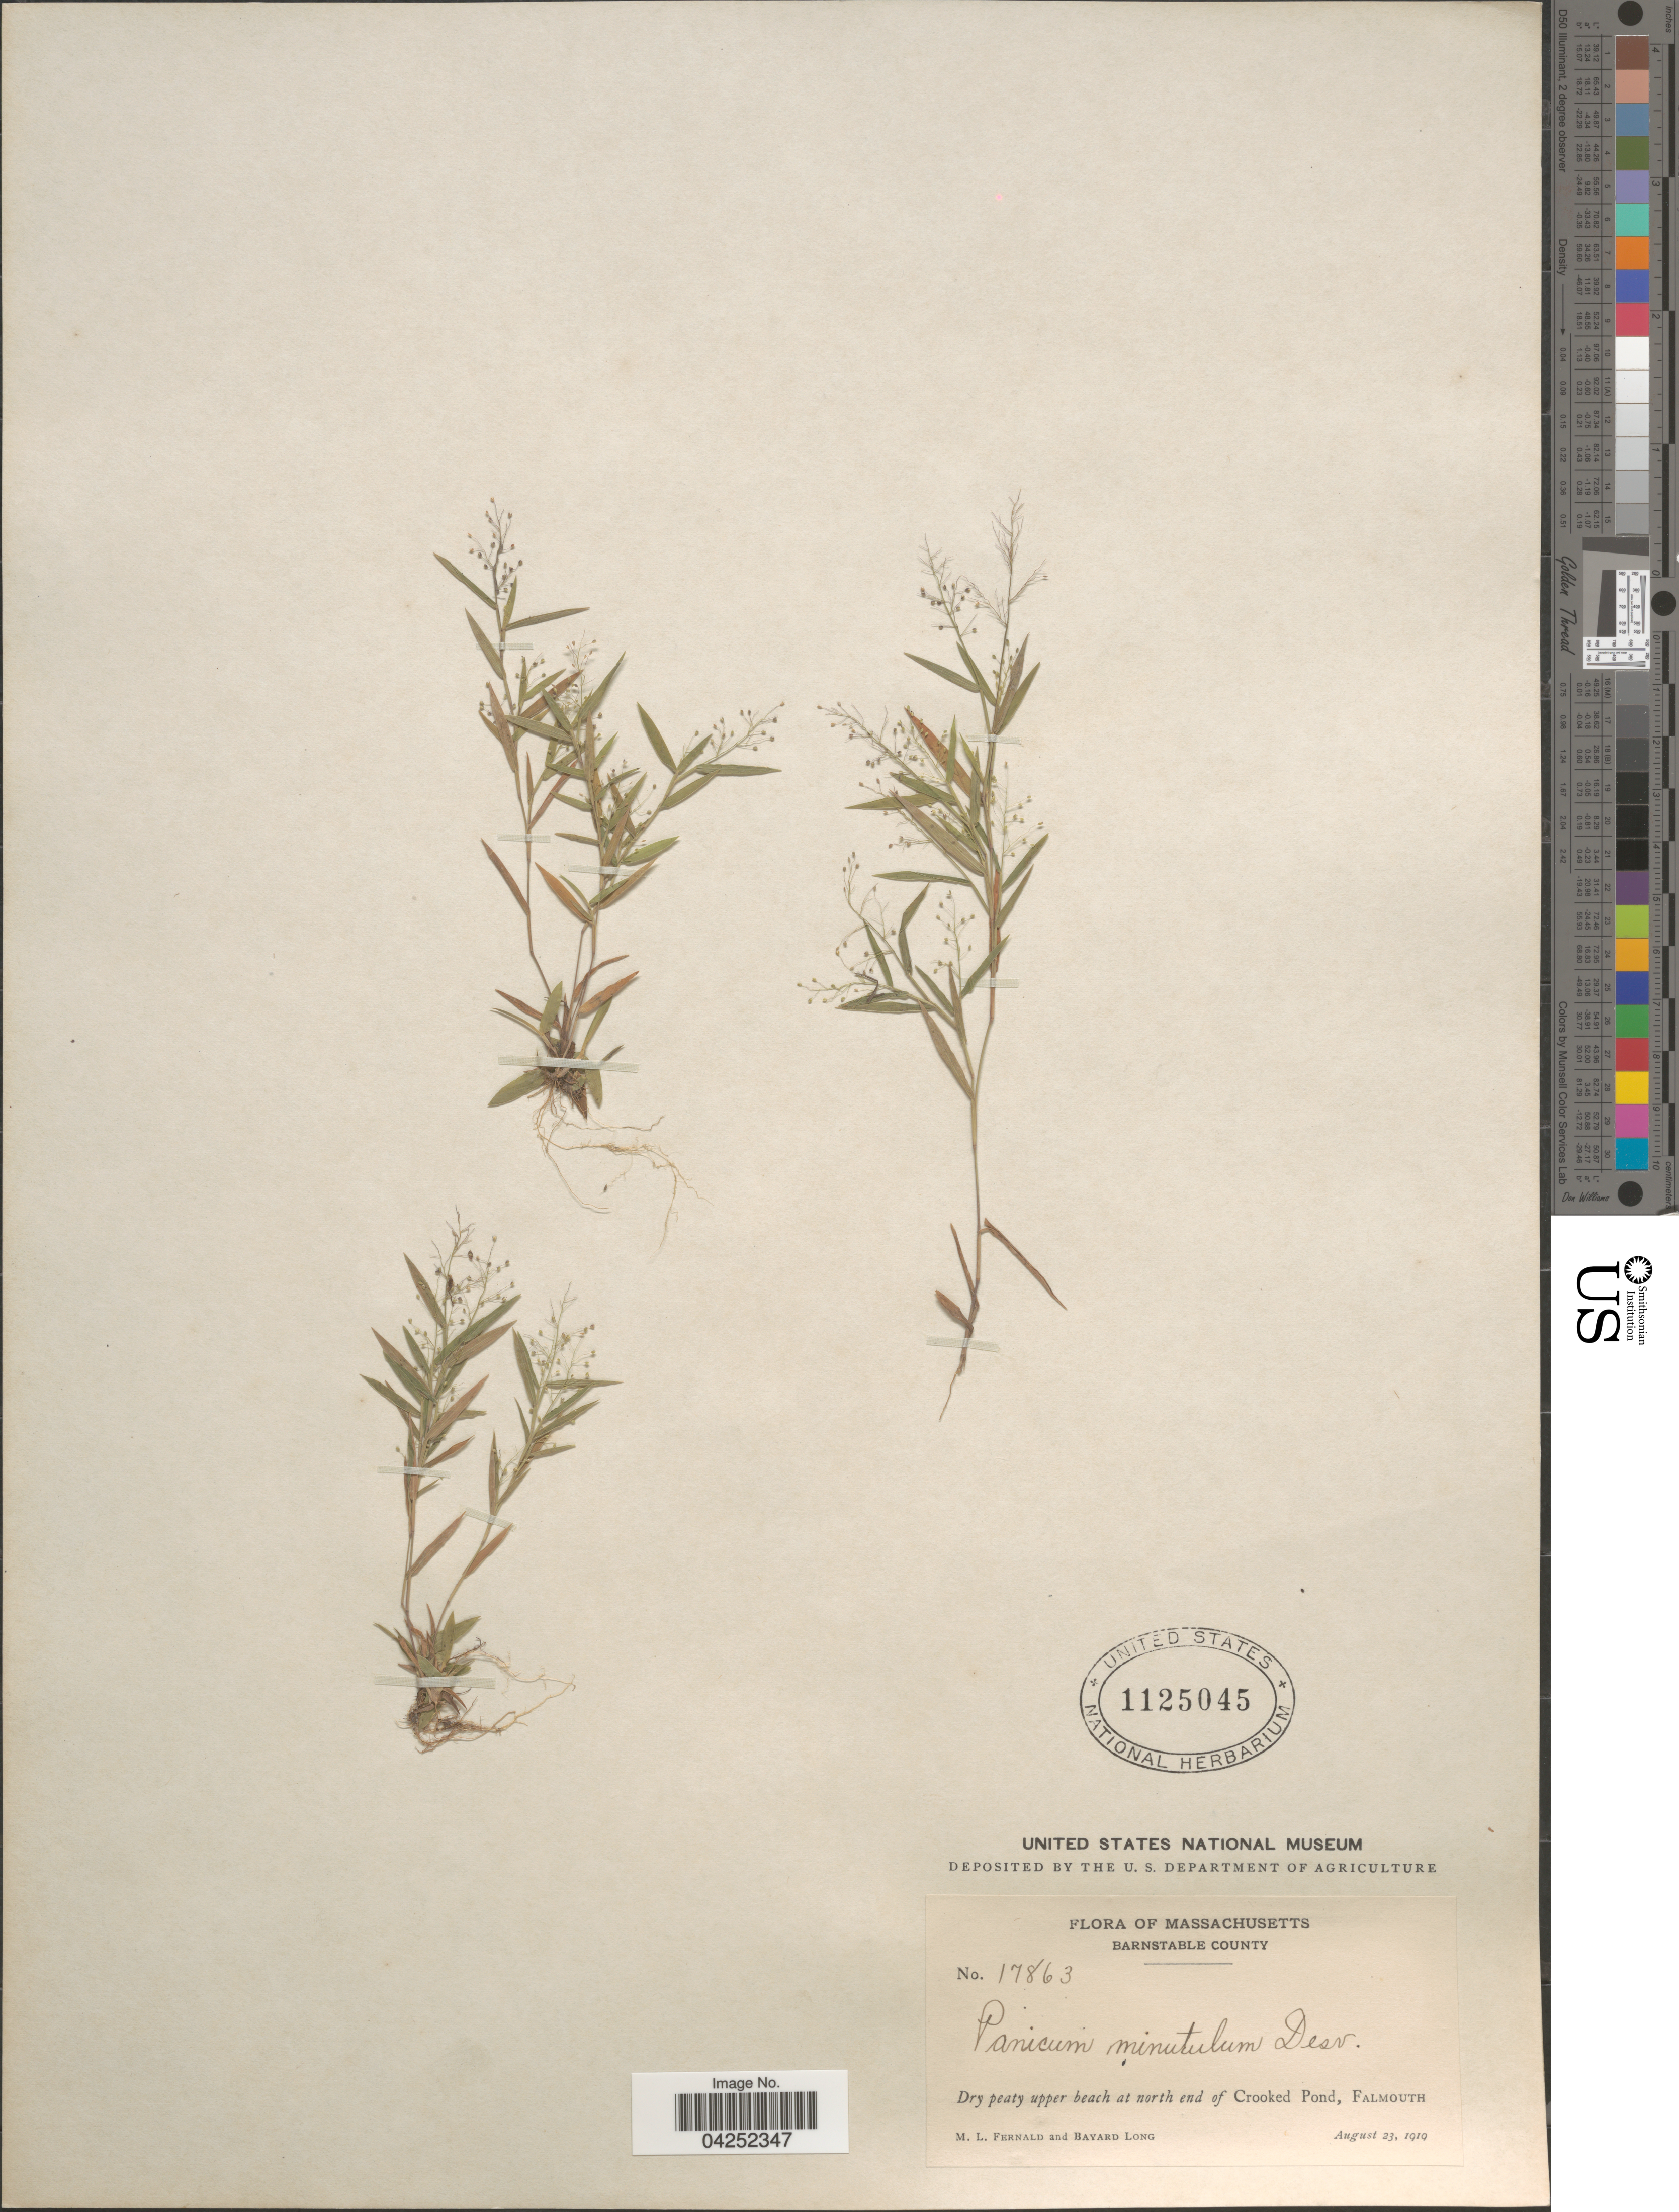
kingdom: Plantae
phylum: Tracheophyta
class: Liliopsida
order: Poales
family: Poaceae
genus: Dichanthelium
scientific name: Dichanthelium acuminatum var. longiligulatum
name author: (Nash) Gould & C.A. Clark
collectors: M. L. Fernald & B. Long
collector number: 17863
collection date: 1919-08-23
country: United States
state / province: Massachusetts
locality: Barnstable County. Dry peaty upper beach at north end of Crooked Pond, Falmouth.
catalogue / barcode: US 1125045